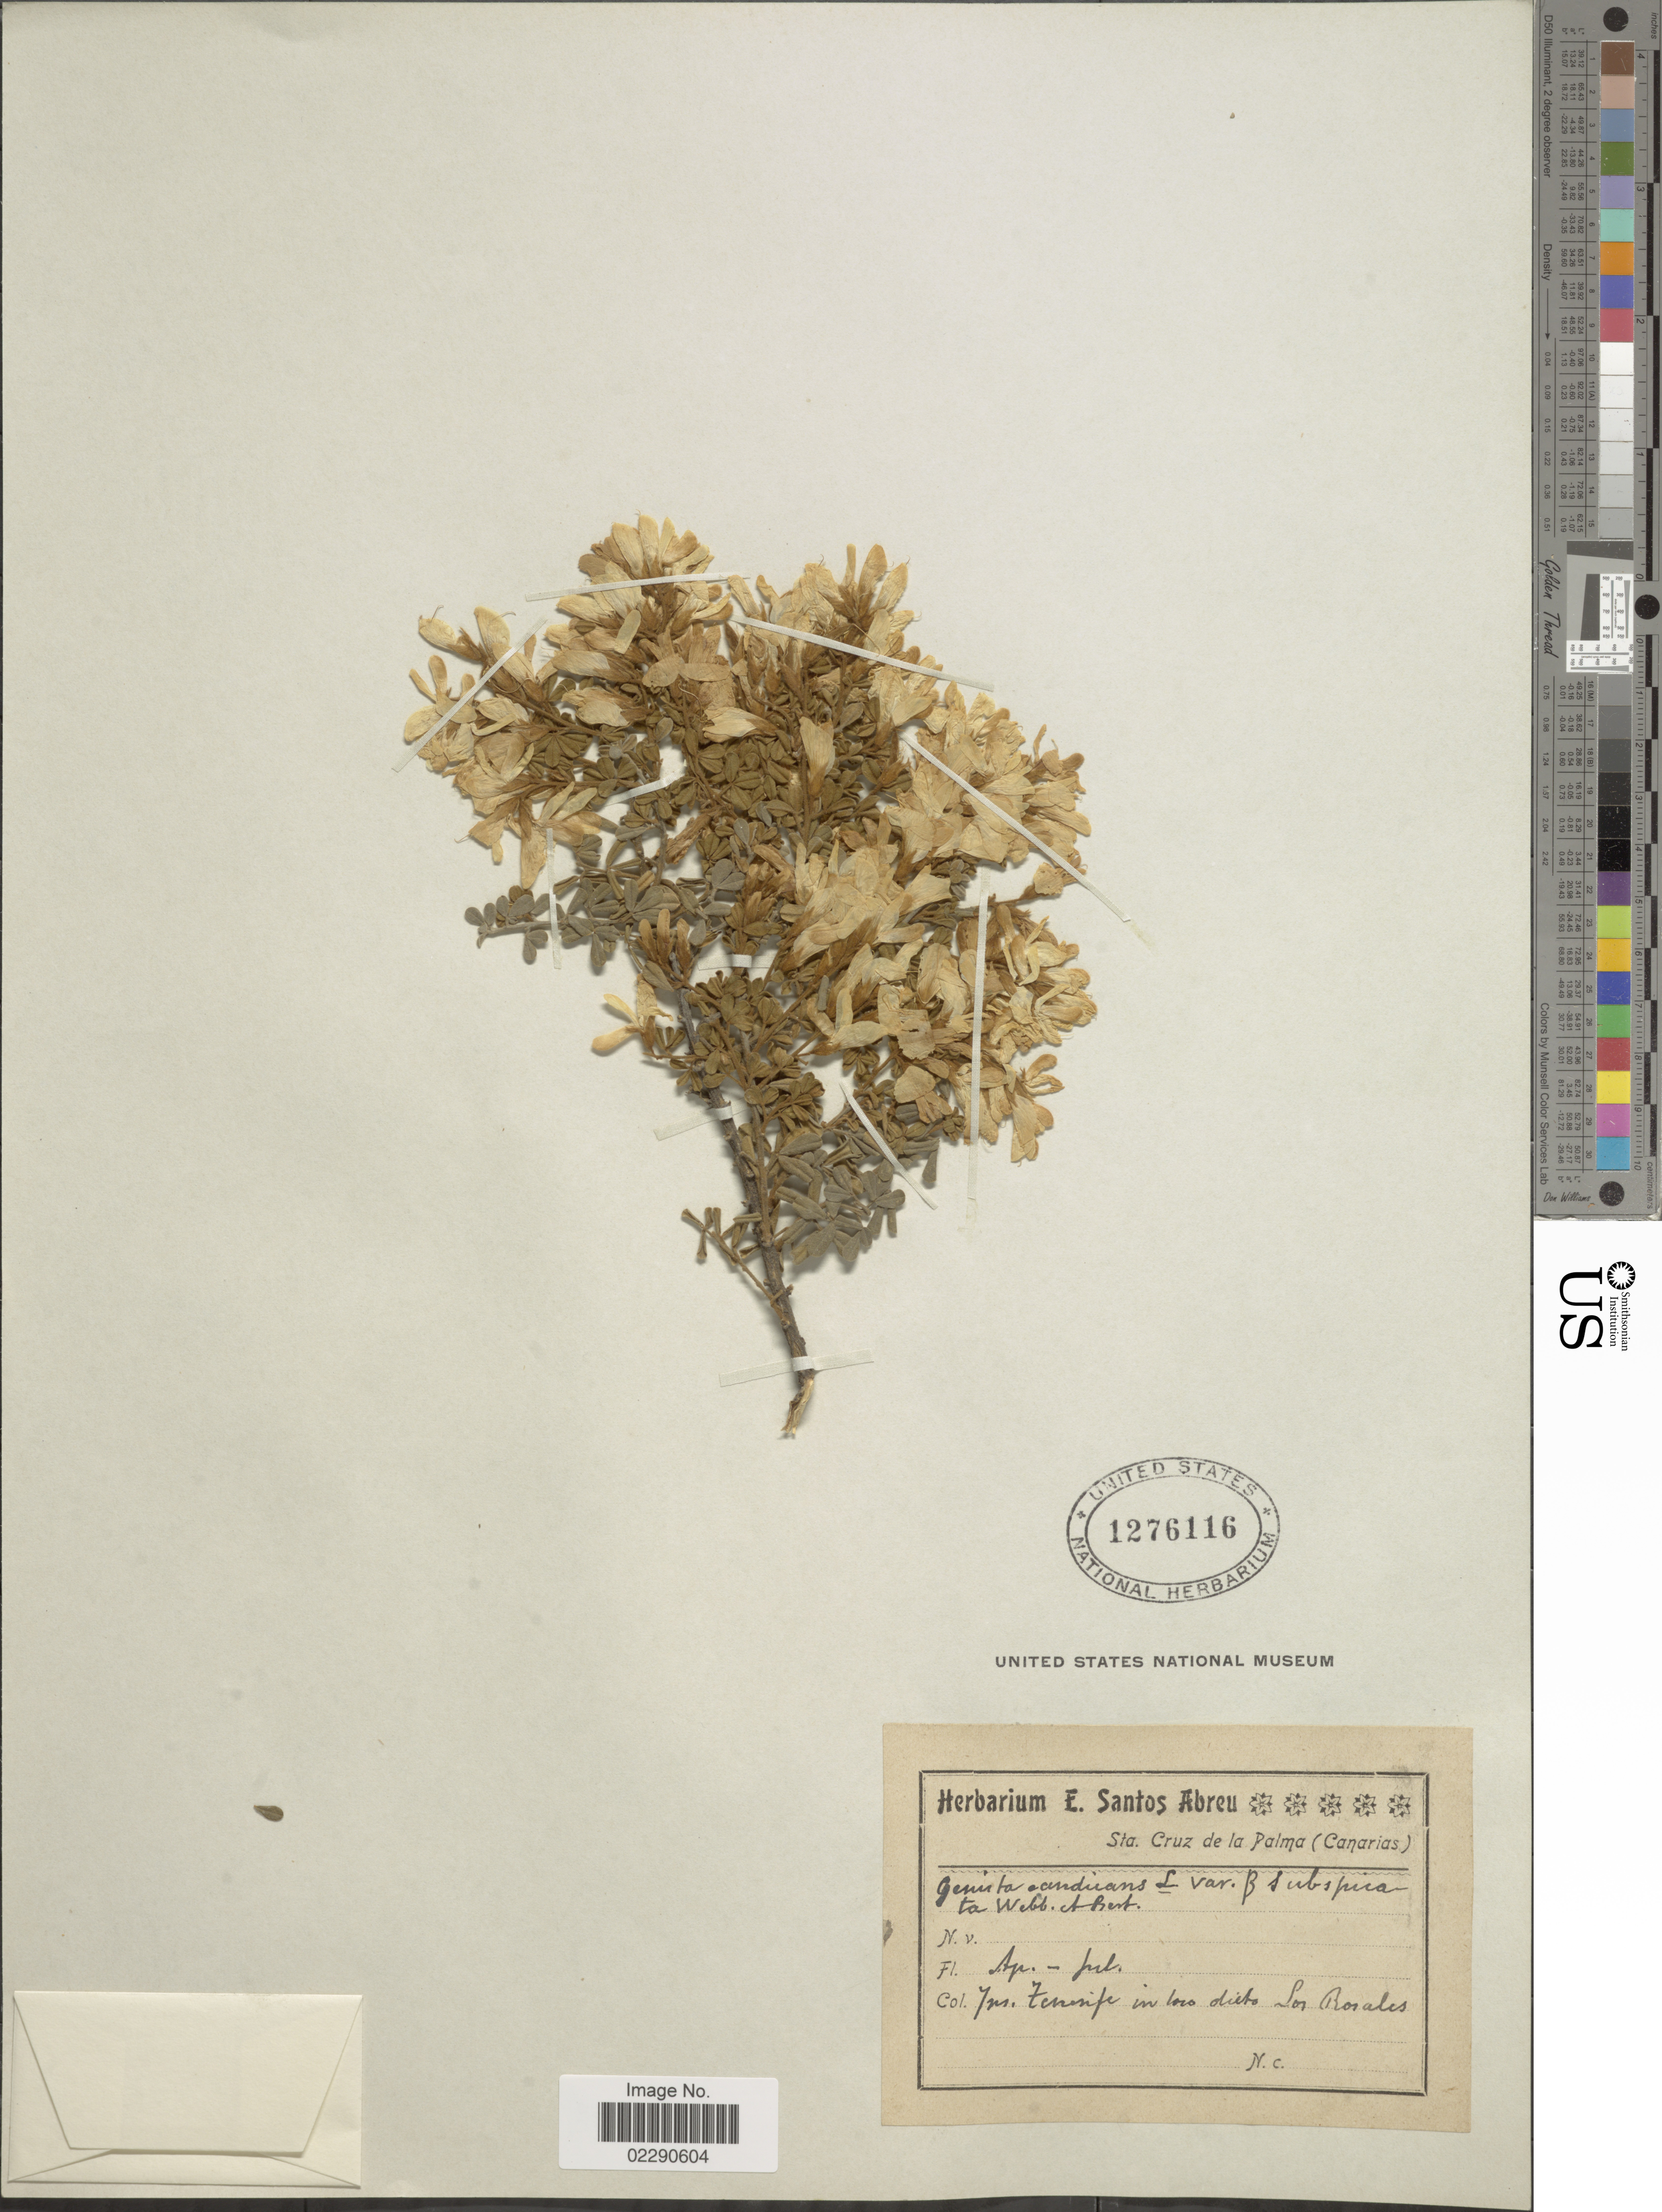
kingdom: Plantae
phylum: Tracheophyta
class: Magnoliopsida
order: Fabales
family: Fabaceae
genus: Genista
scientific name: Genista candicans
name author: L.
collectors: ex herb. E. Santos Abrue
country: Spain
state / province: Canarias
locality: Ins. Tenerife in loco dicto Los Rosales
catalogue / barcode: US 1276116